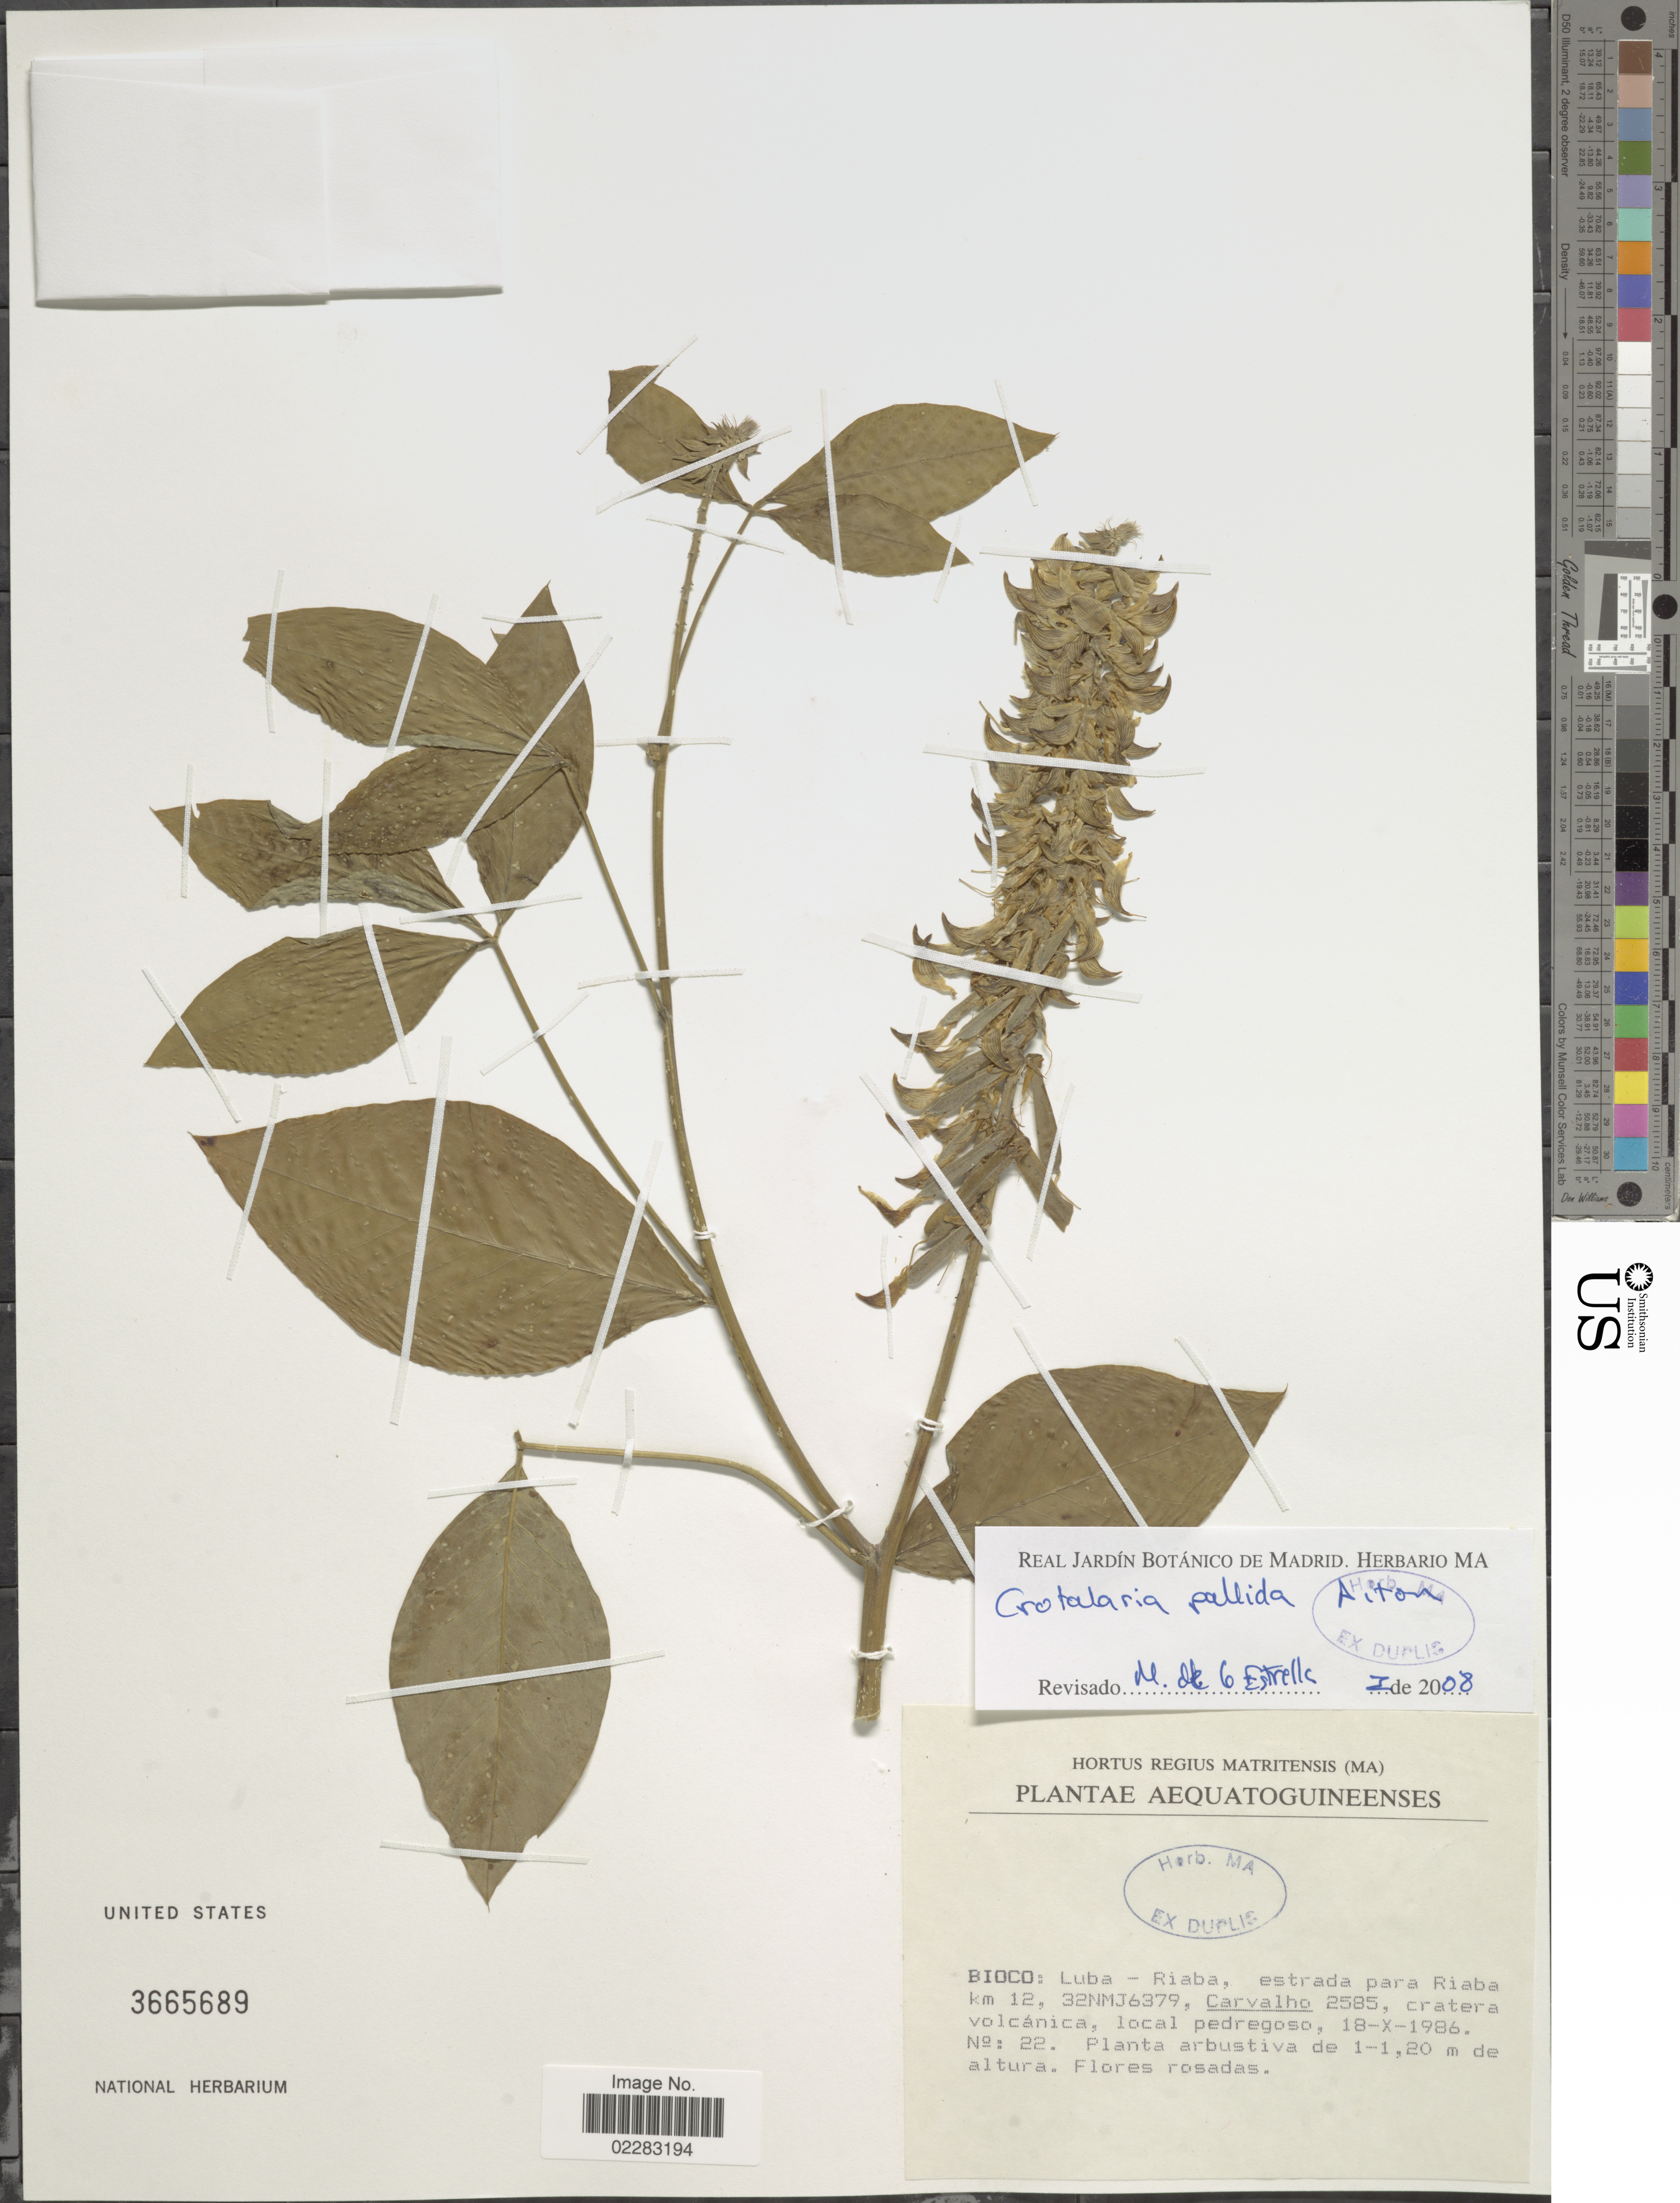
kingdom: Plantae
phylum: Tracheophyta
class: Magnoliopsida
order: Fabales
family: Fabaceae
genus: Crotalaria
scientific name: Crotalaria pallida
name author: Aiton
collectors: Carvalho, --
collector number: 2585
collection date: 1986-10-18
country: Equatorial Guinea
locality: Bioco: Luba-Riaba, estrada para Riaba km. 12, 32NMJ6379, cratera volcanica, local pedregoso.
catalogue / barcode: US 3665689